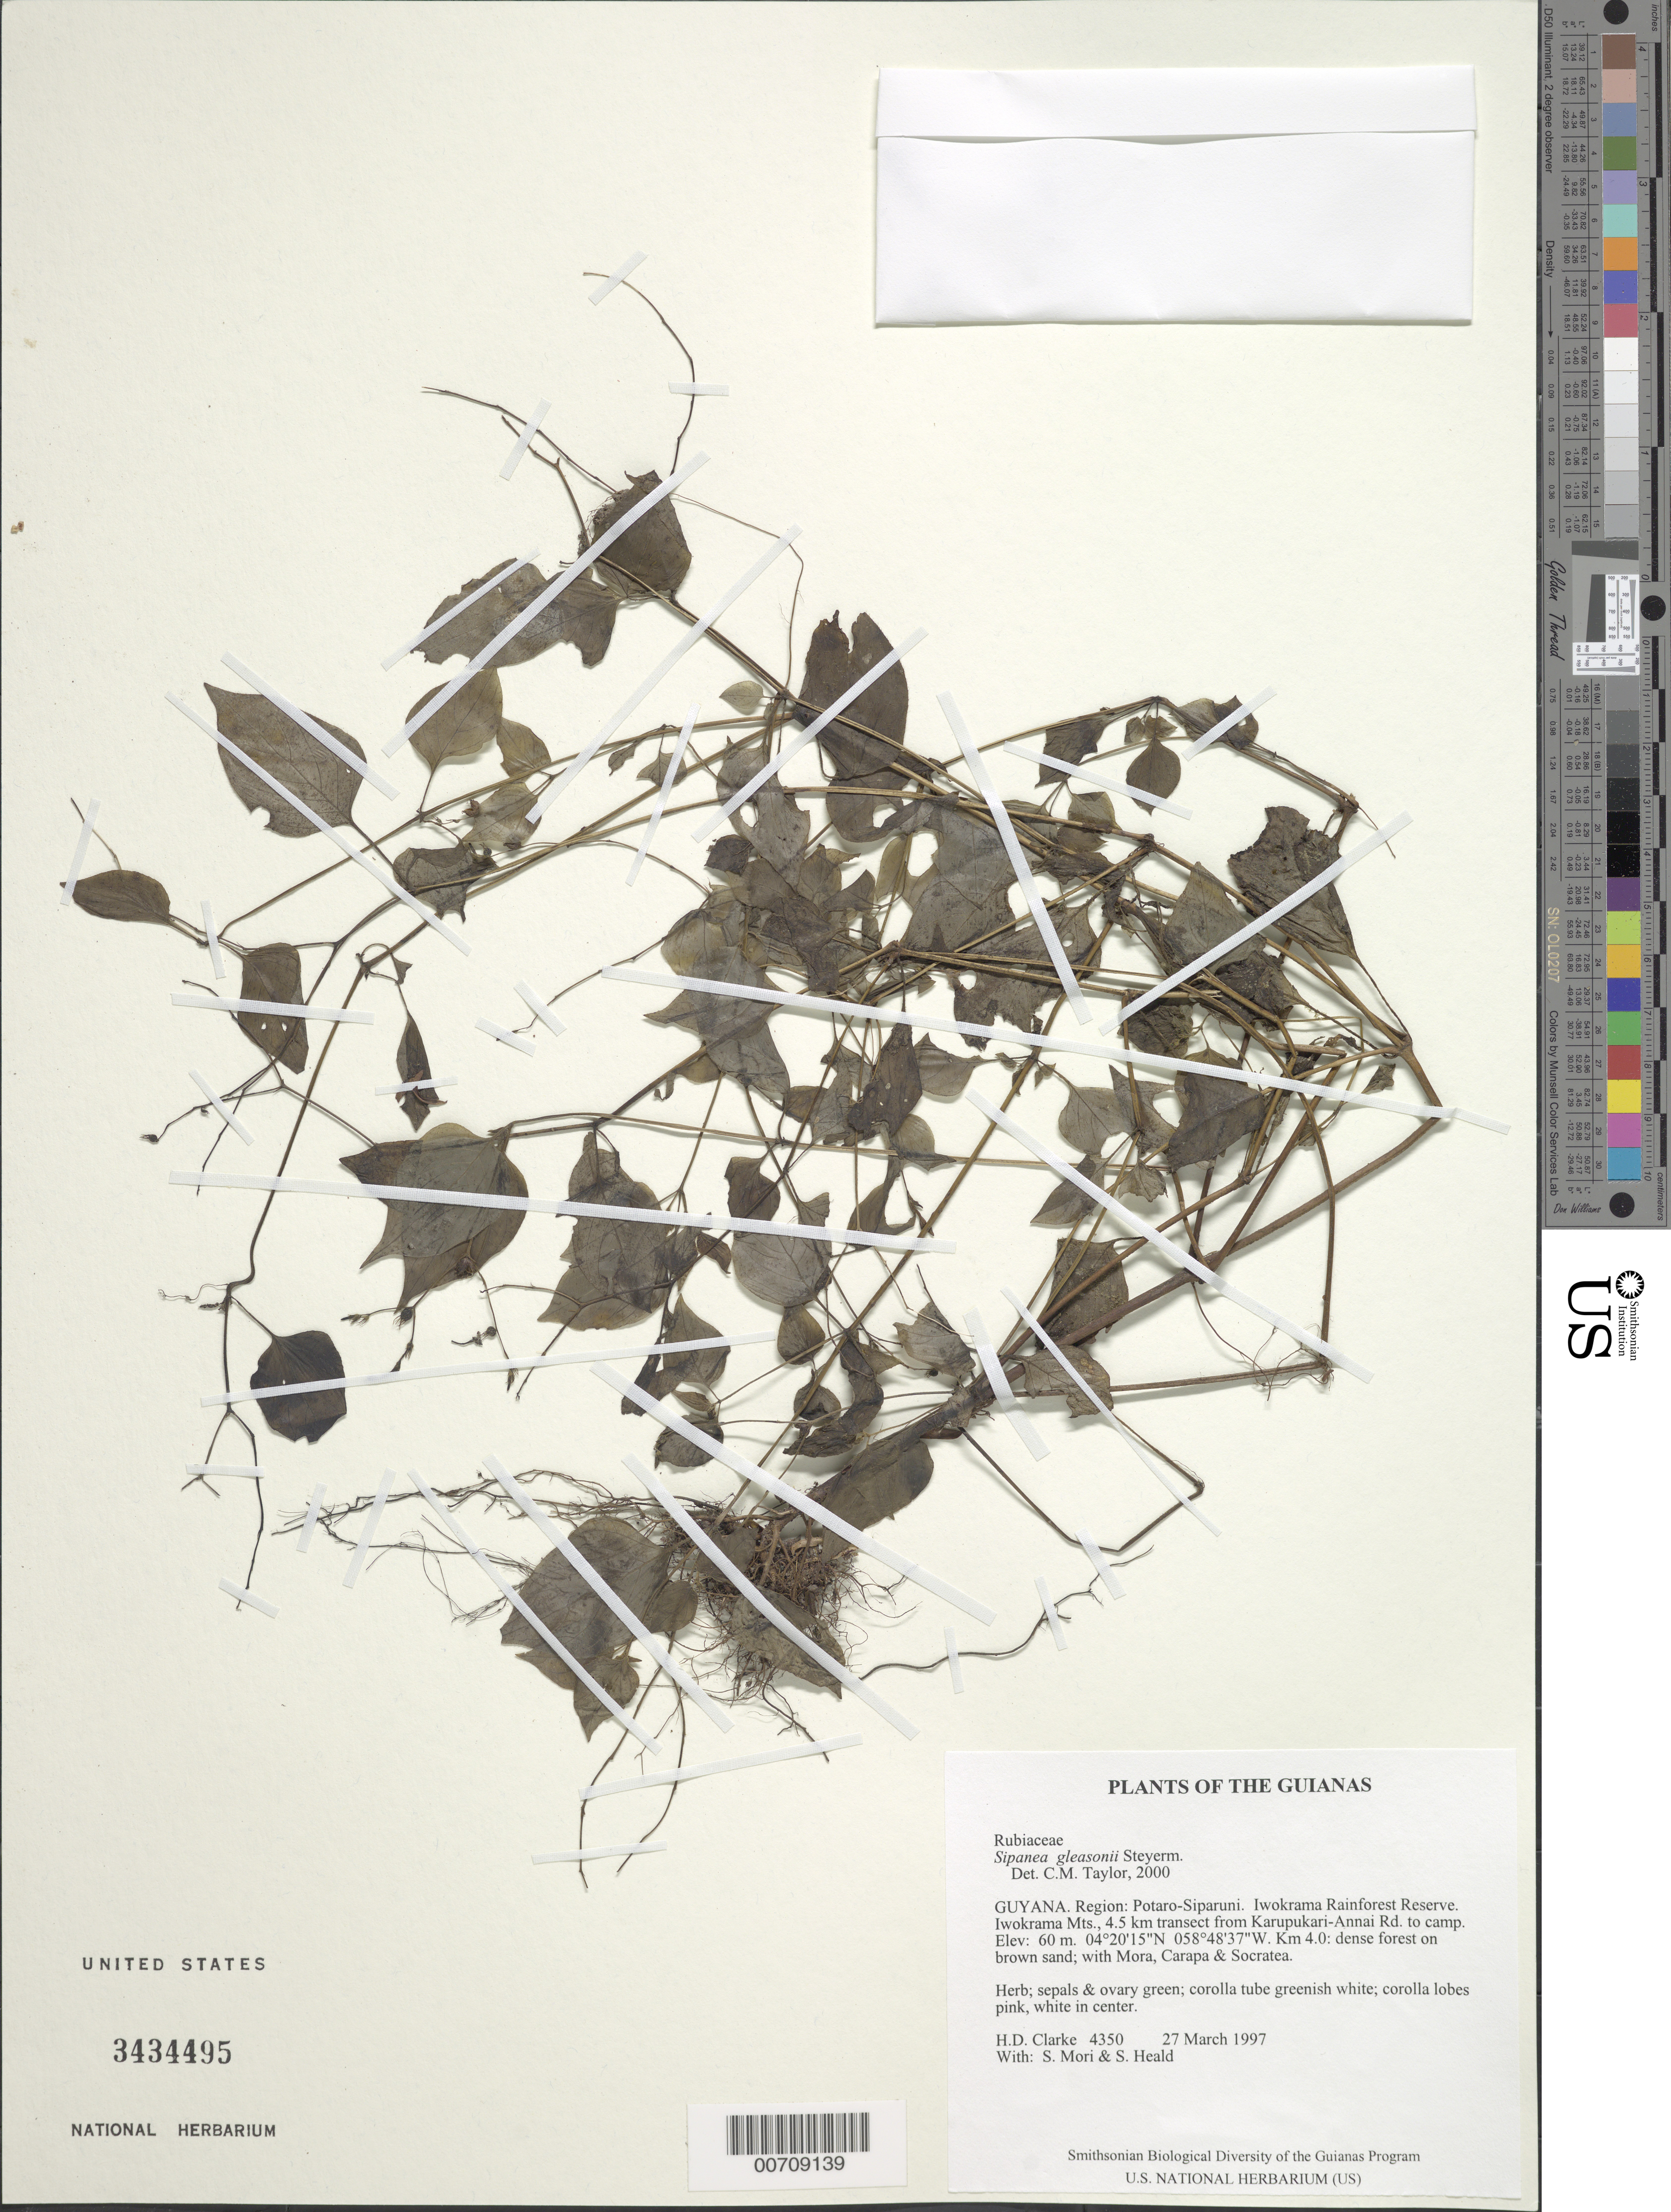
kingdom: Plantae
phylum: Tracheophyta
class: Magnoliopsida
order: Gentianales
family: Rubiaceae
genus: Sipanea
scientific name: Sipanea gleasonii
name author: Steyerm.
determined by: Taylor, Charlotte M.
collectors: H. D. Clarke, S. Mori & S. Heald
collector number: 4350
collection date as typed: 27 March 1997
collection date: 1997-03-27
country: Guyana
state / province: Potaro-Siparuni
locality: Iwokrama Rainforest Reserve. Iwokrama Mts., 4.5 km transect from Karupukari-Annai Rd. to camp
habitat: Km 4.0: dense forest on brown sand; with Mora, Carapa & Socratea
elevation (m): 60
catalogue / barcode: US 3434495